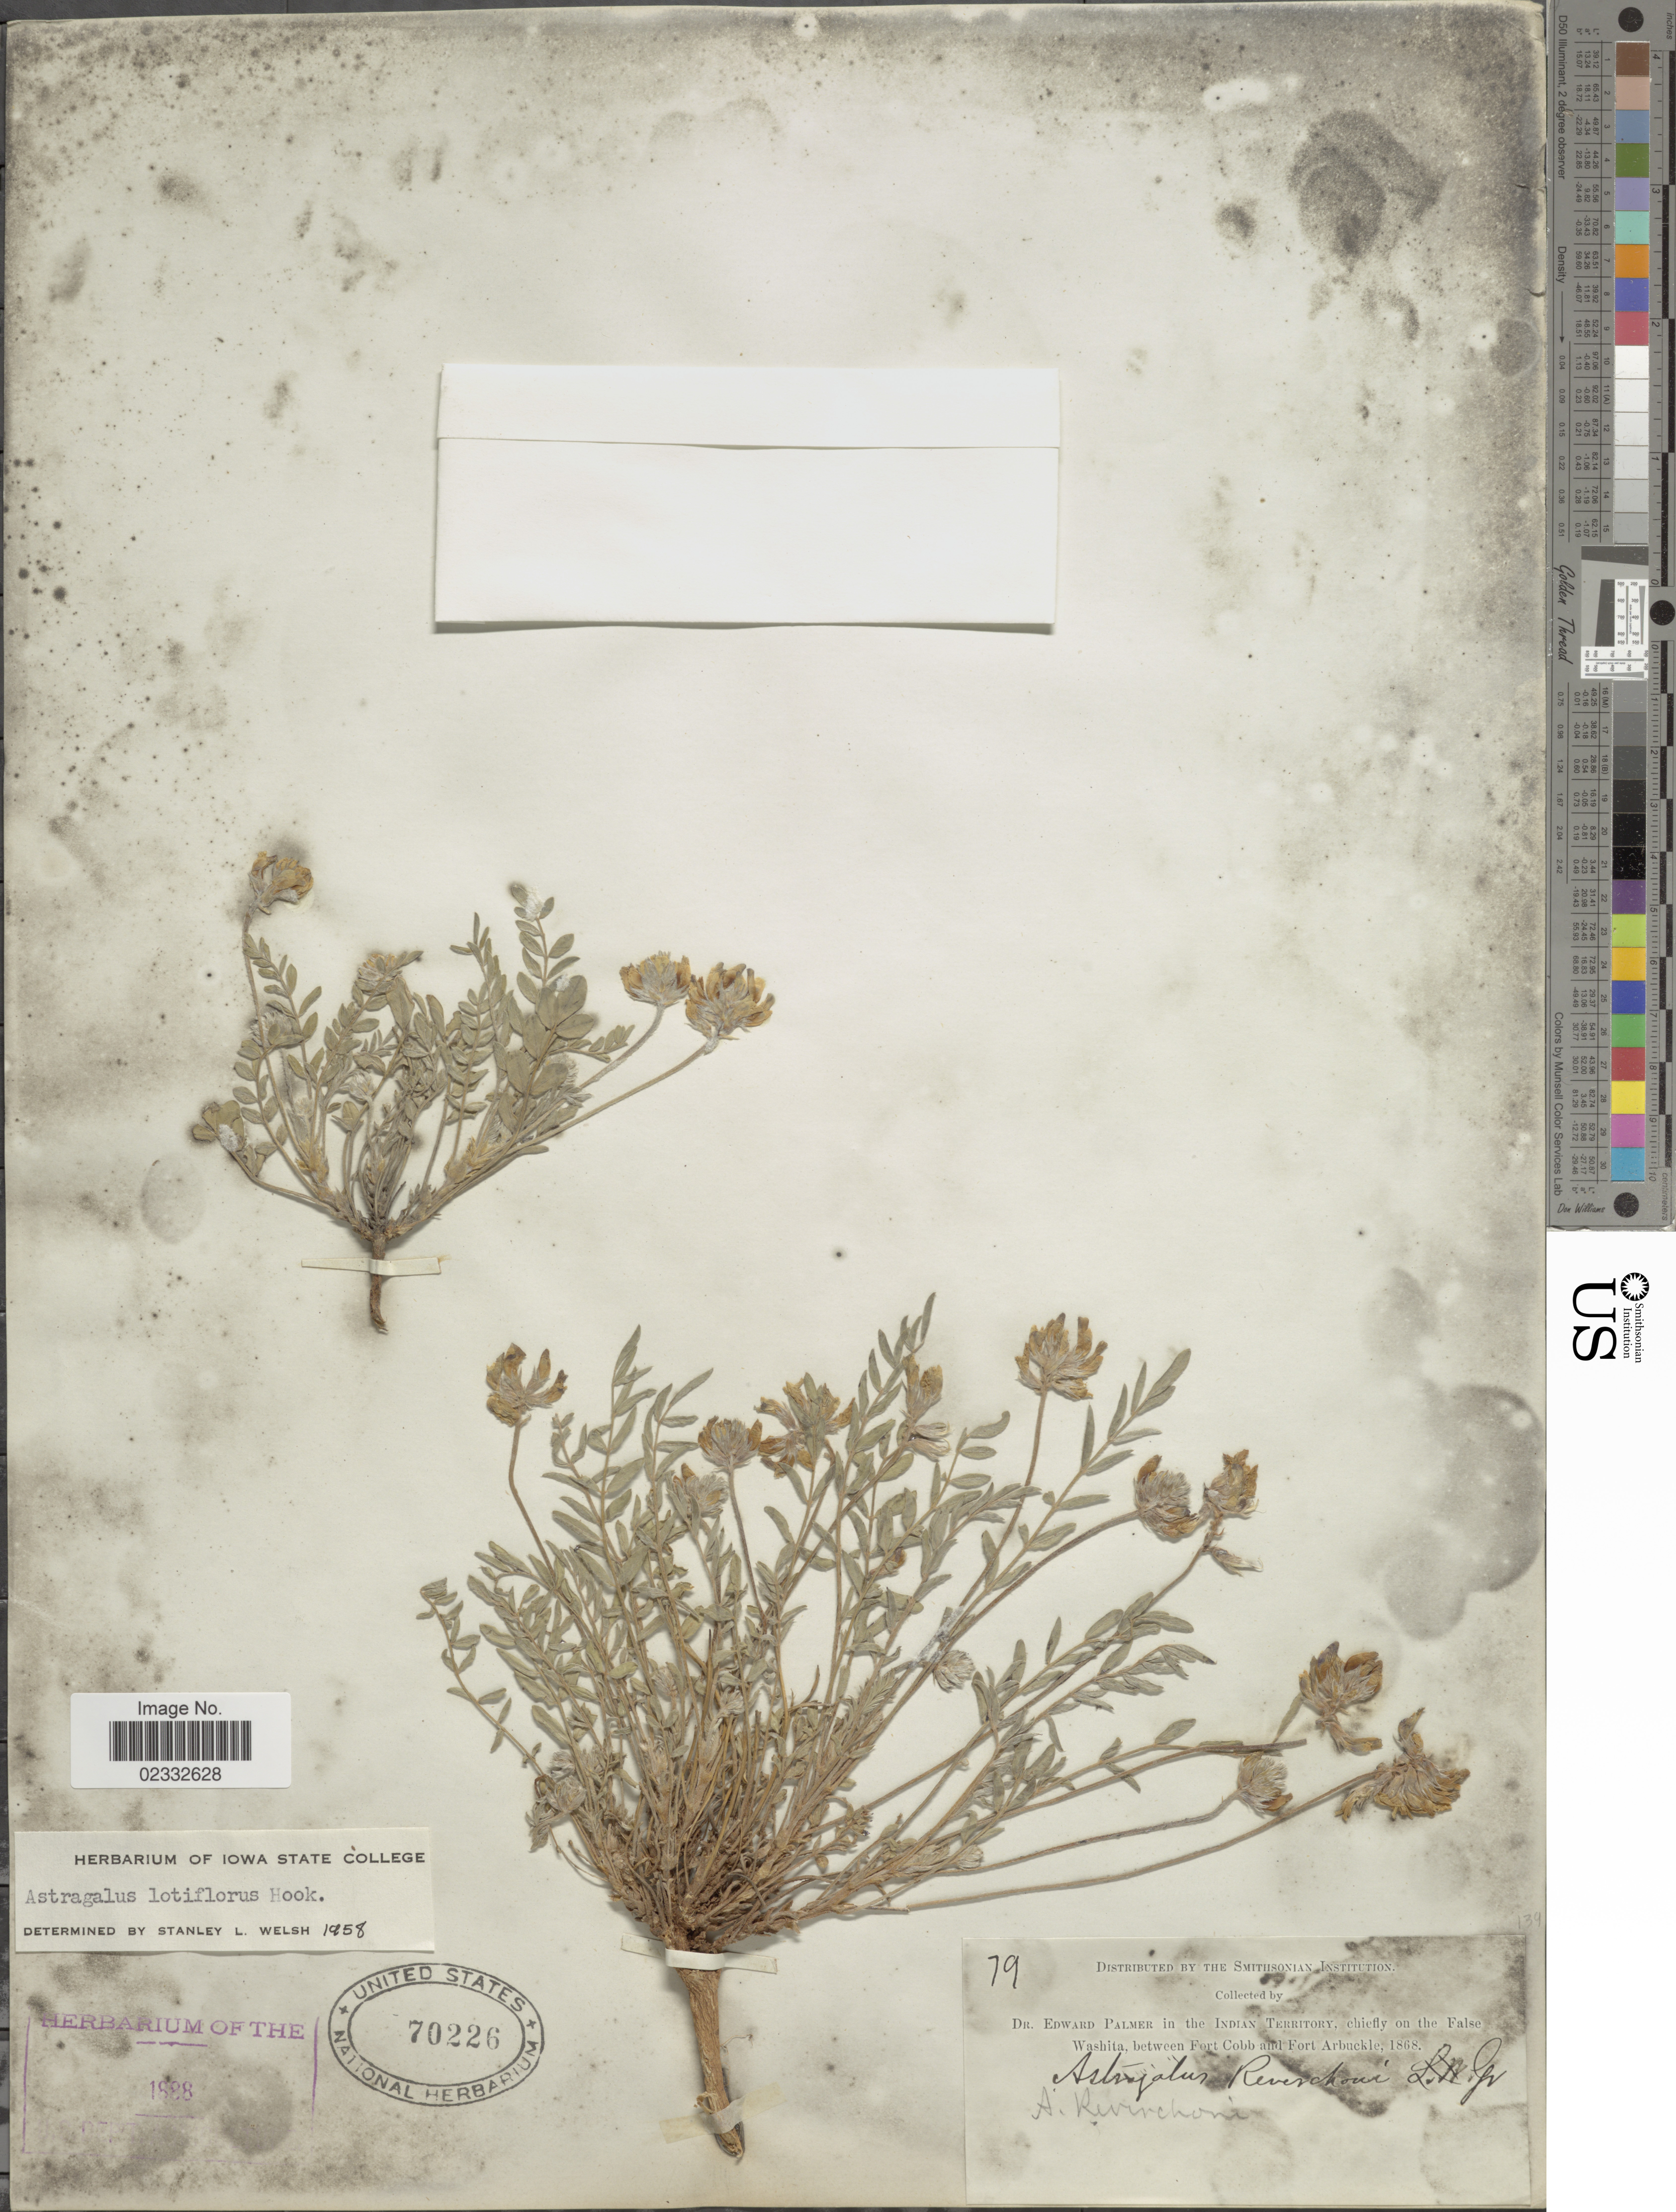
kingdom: Plantae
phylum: Tracheophyta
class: Magnoliopsida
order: Fabales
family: Fabaceae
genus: Astragalus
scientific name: Astragalus lotiflorus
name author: Hook.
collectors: E. Palmer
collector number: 79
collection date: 1868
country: United States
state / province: Oklahoma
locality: Indian Territory, chiefly on the False Washita, between Fort Cobb and Fort Arbuckle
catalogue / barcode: US 70226